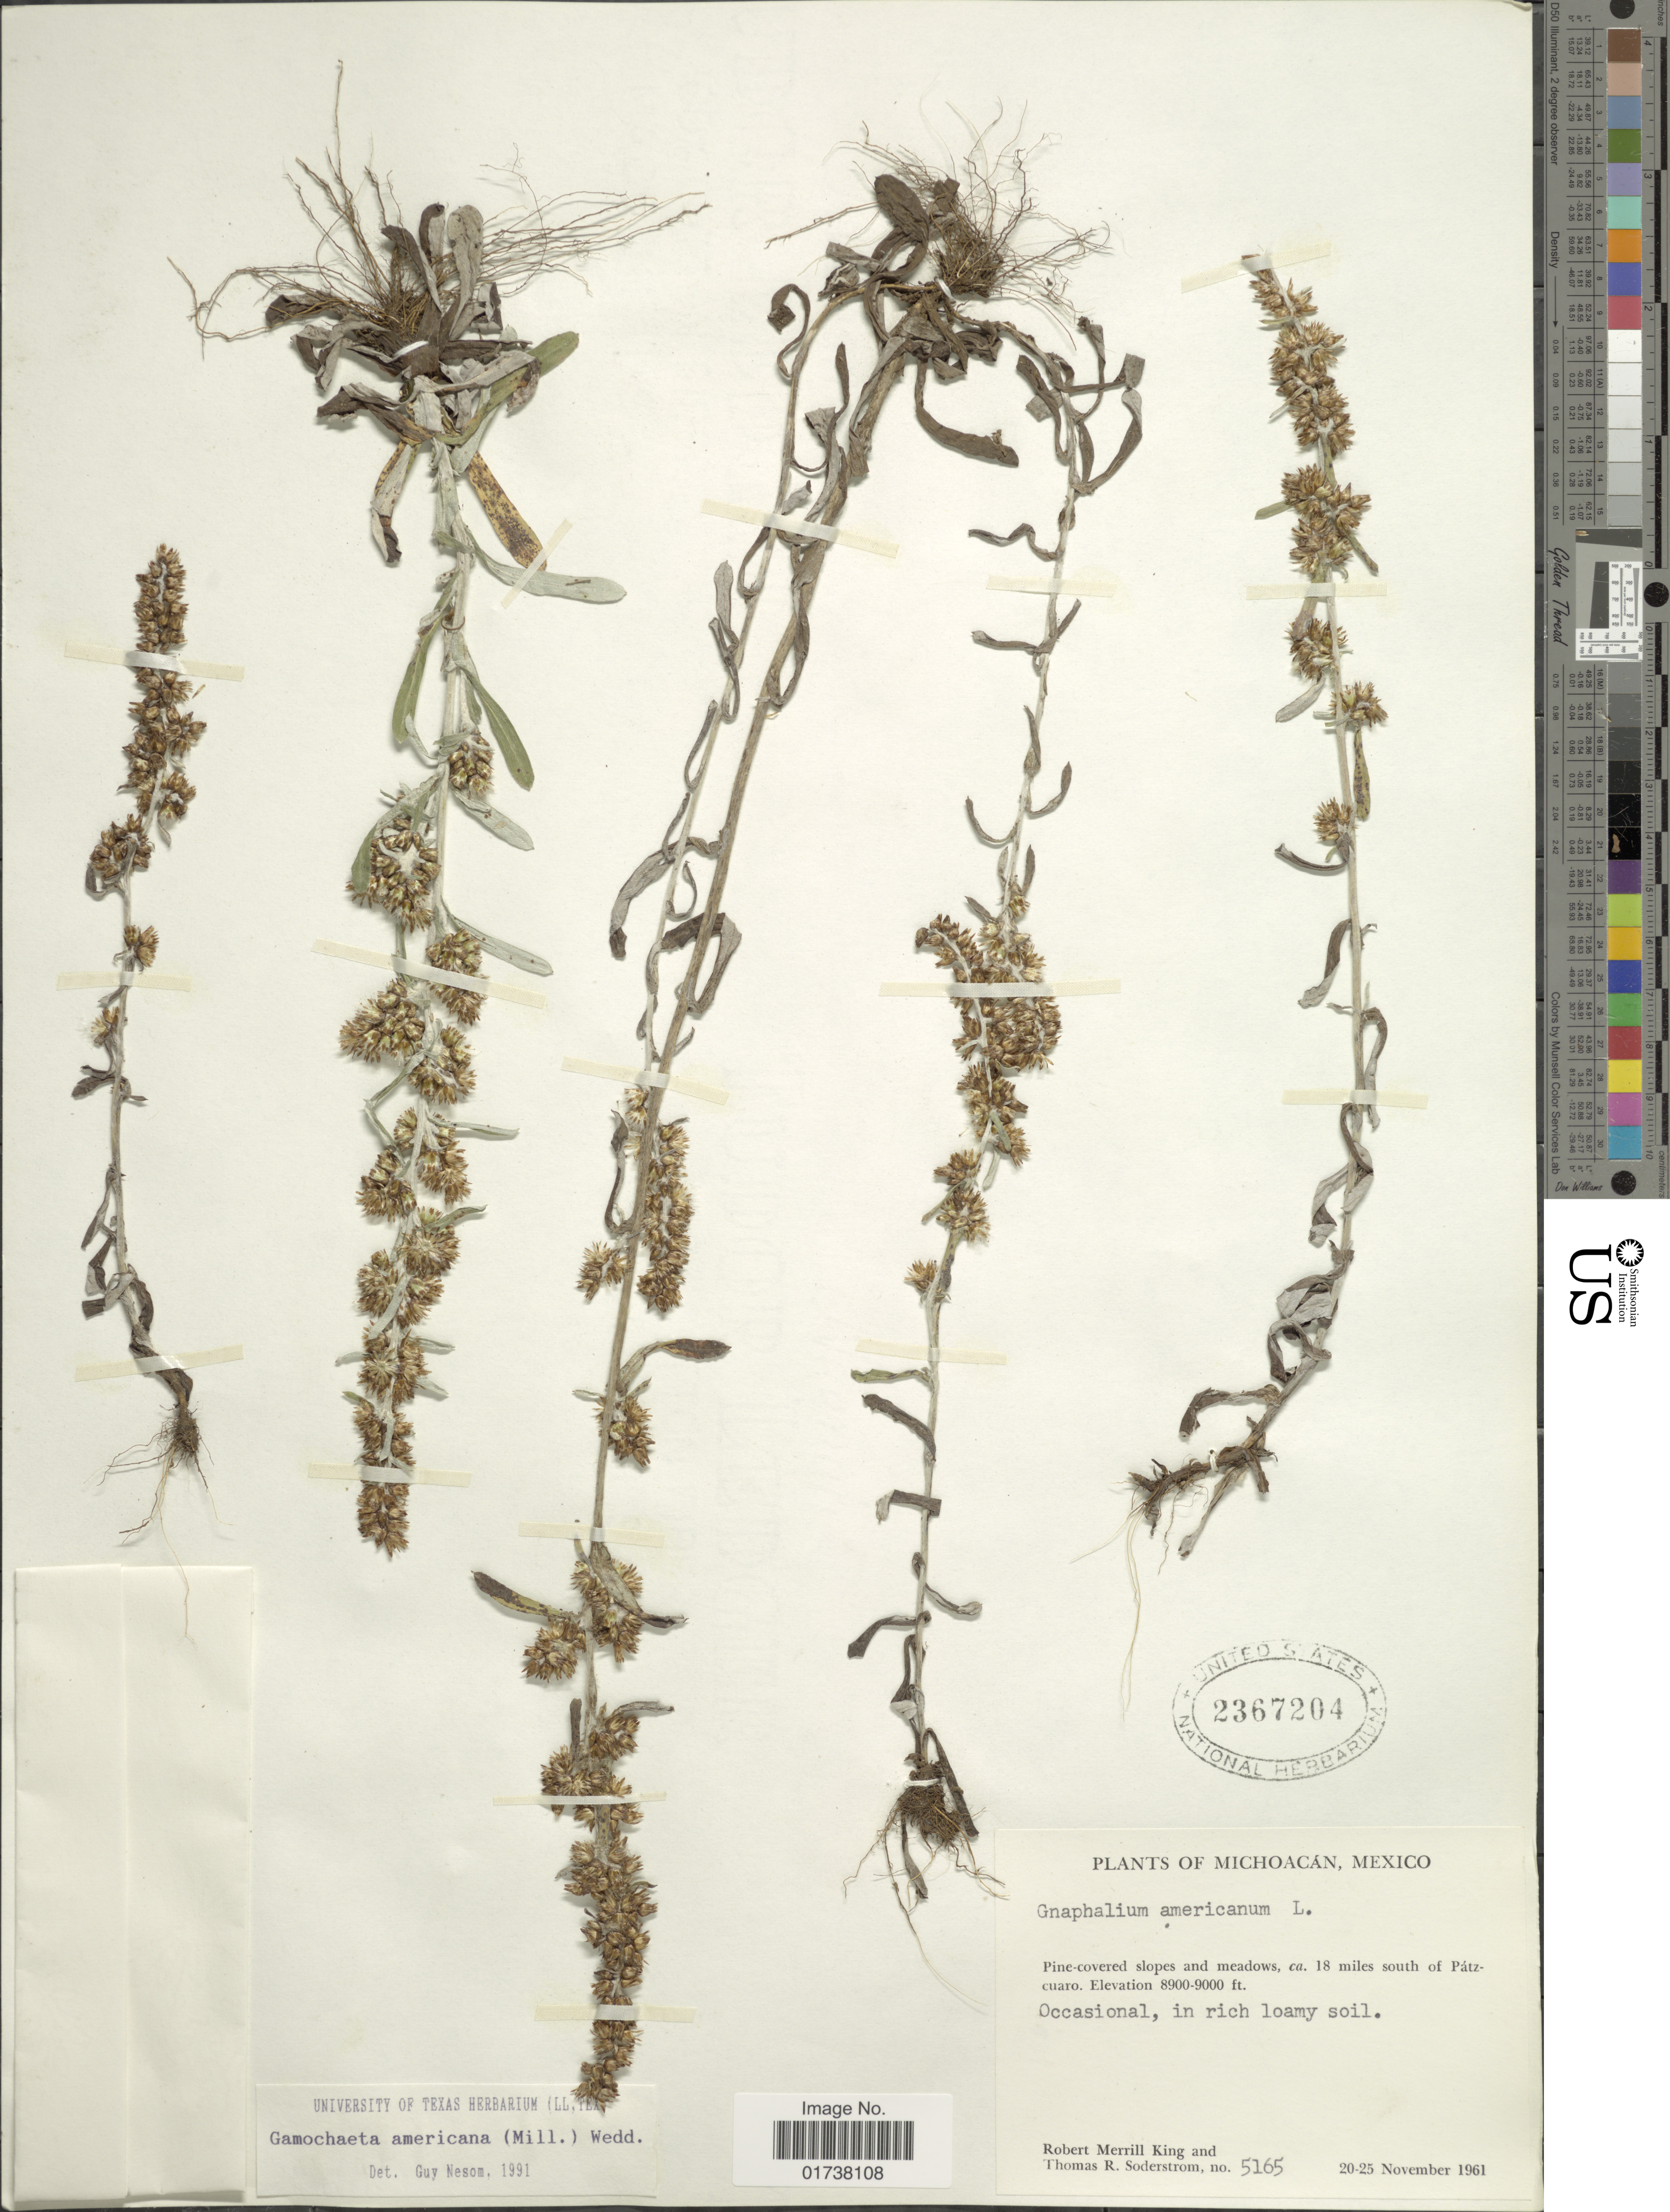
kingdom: Plantae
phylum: Tracheophyta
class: Magnoliopsida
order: Asterales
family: Asteraceae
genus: Gamochaeta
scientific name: Gamochaeta americana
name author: (Mill.) Wedd.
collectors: R. M. King & T. R. Soderstrom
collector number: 5165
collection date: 1961-11-20/1961-11-25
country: Mexico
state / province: Michoacán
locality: Pine-covered slopes and meadows, ca. 18 miles south of Patzcuaro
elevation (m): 2713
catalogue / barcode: US 2367204